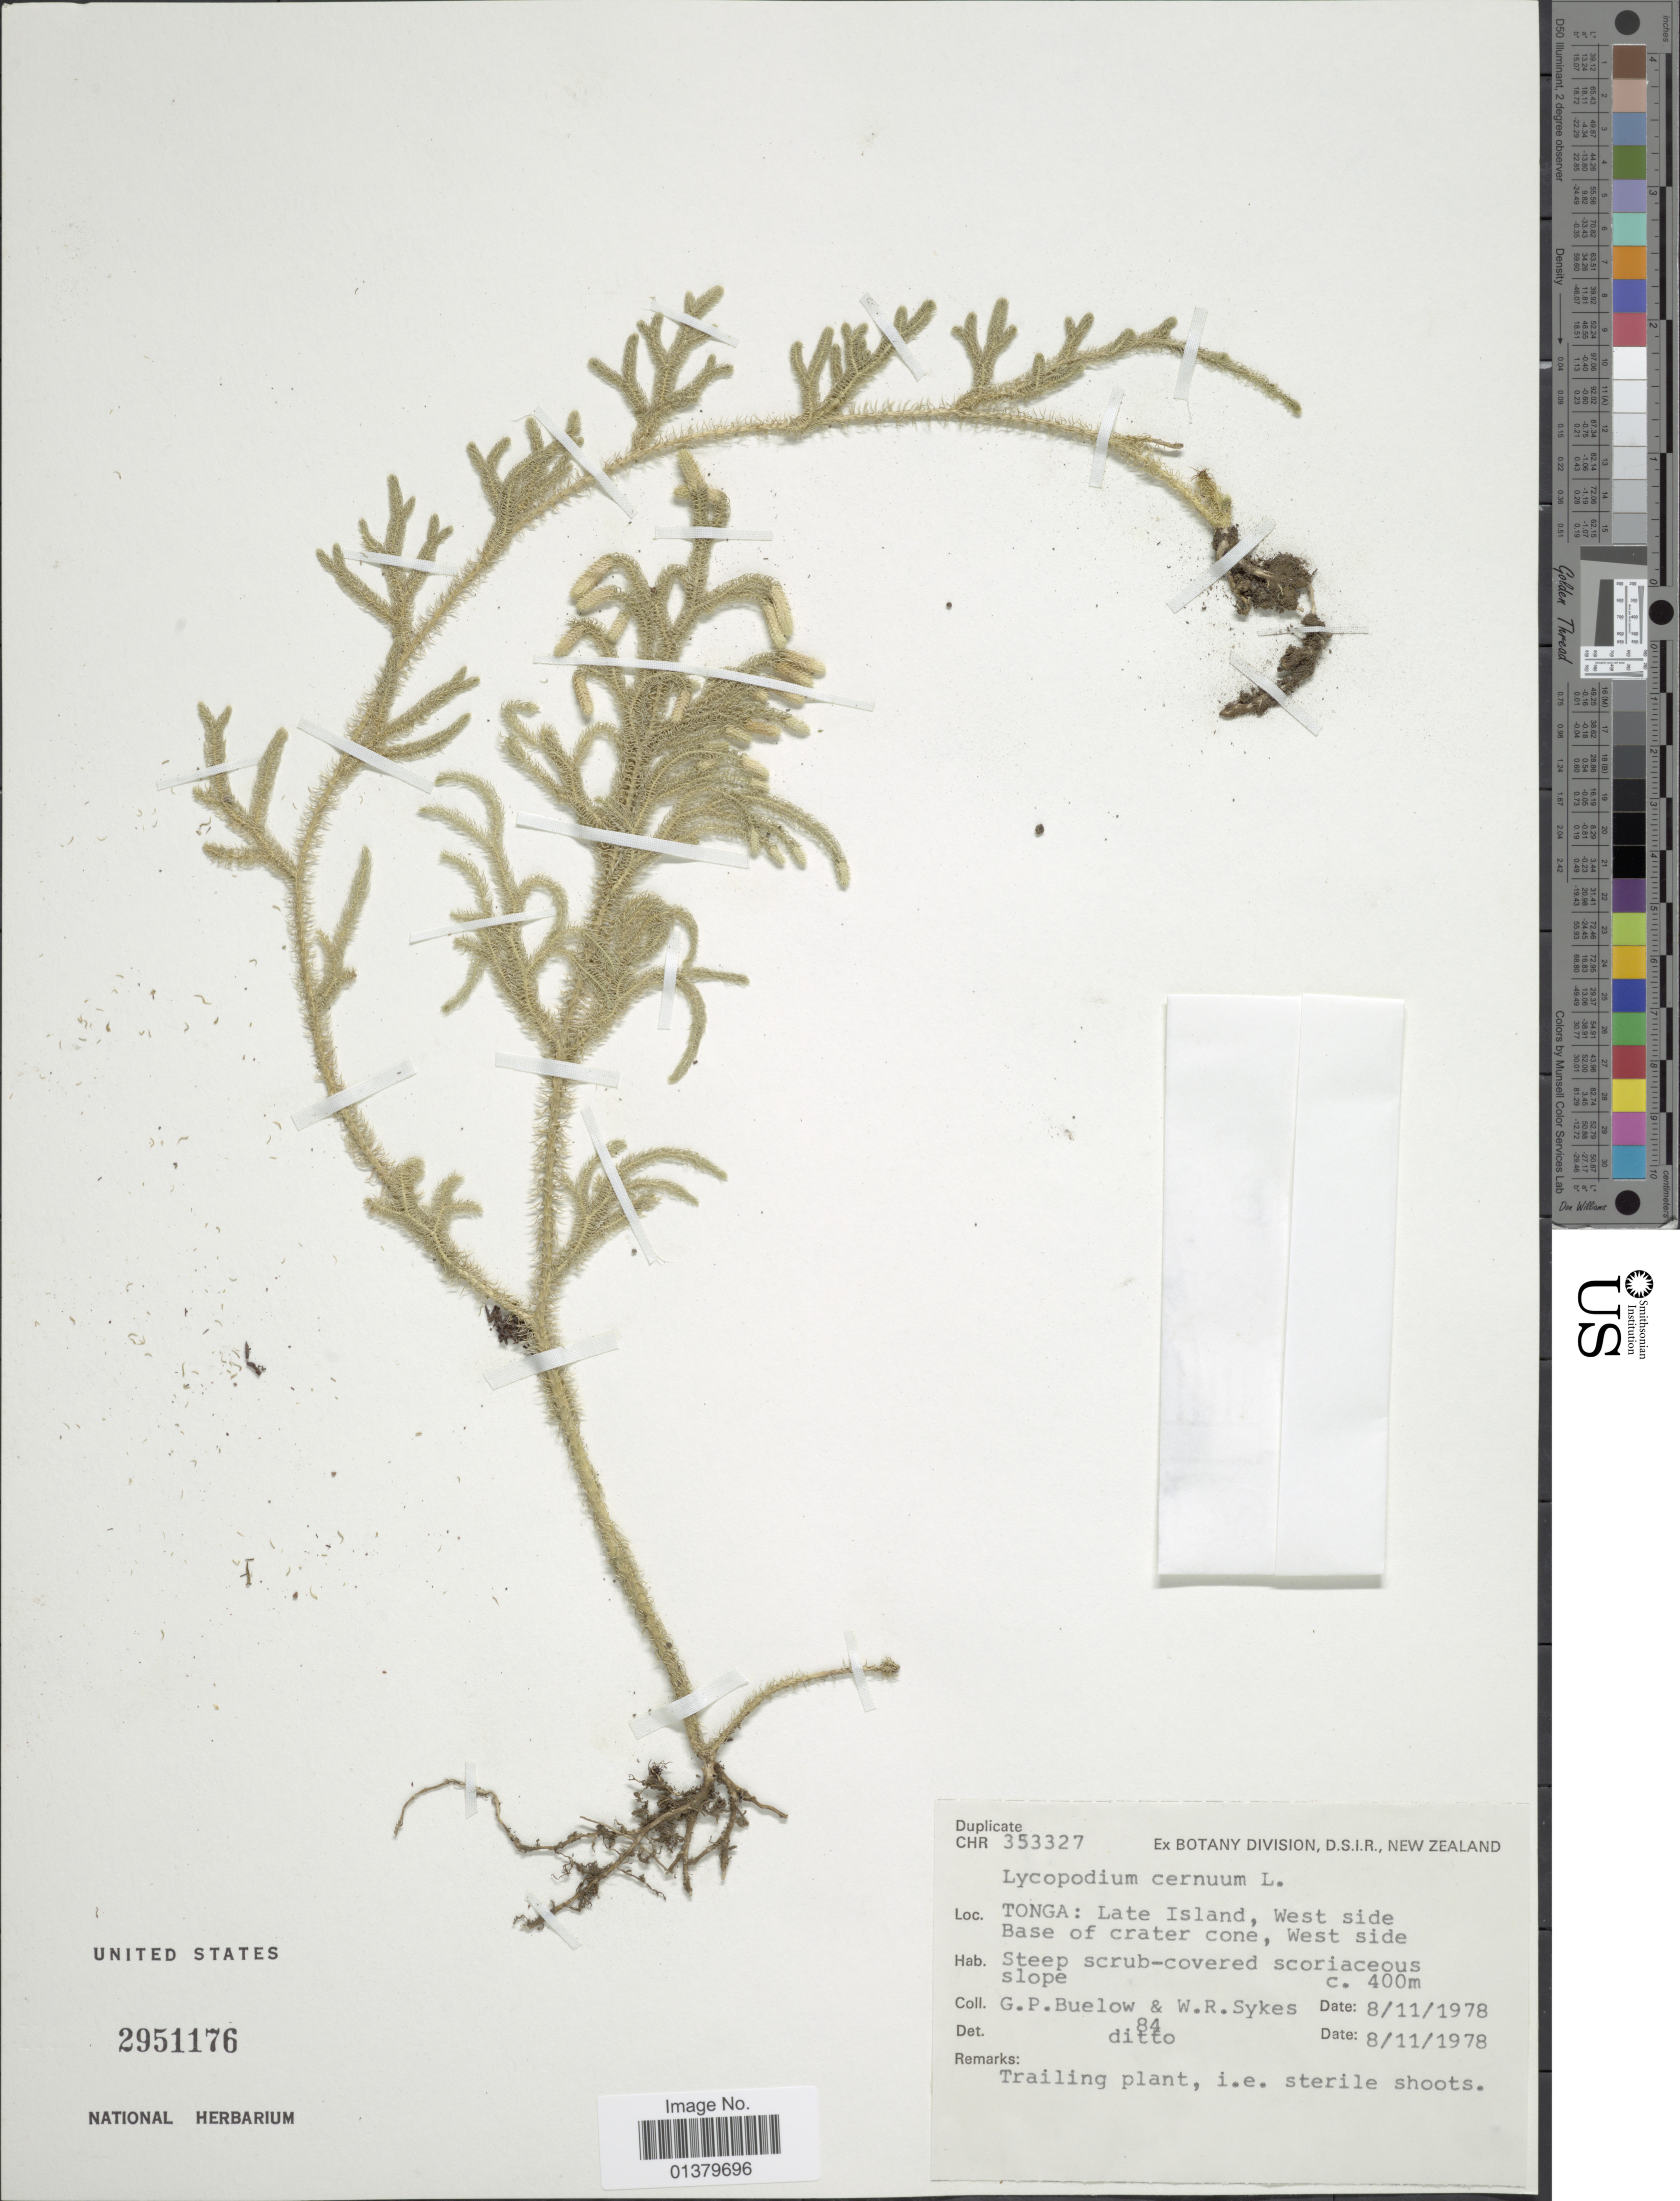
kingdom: Plantae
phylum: Tracheophyta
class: Lycopodiopsida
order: Lycopodiales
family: Lycopodiaceae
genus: Palhinhaea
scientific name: Palhinhaea cernua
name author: (L.) Vasc. & Franco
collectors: G. Buelow & W. R. Sykes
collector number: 84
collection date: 1978-11-08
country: Tonga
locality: Late island, West side base of crater cone,West Side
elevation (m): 400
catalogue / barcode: US 2951176